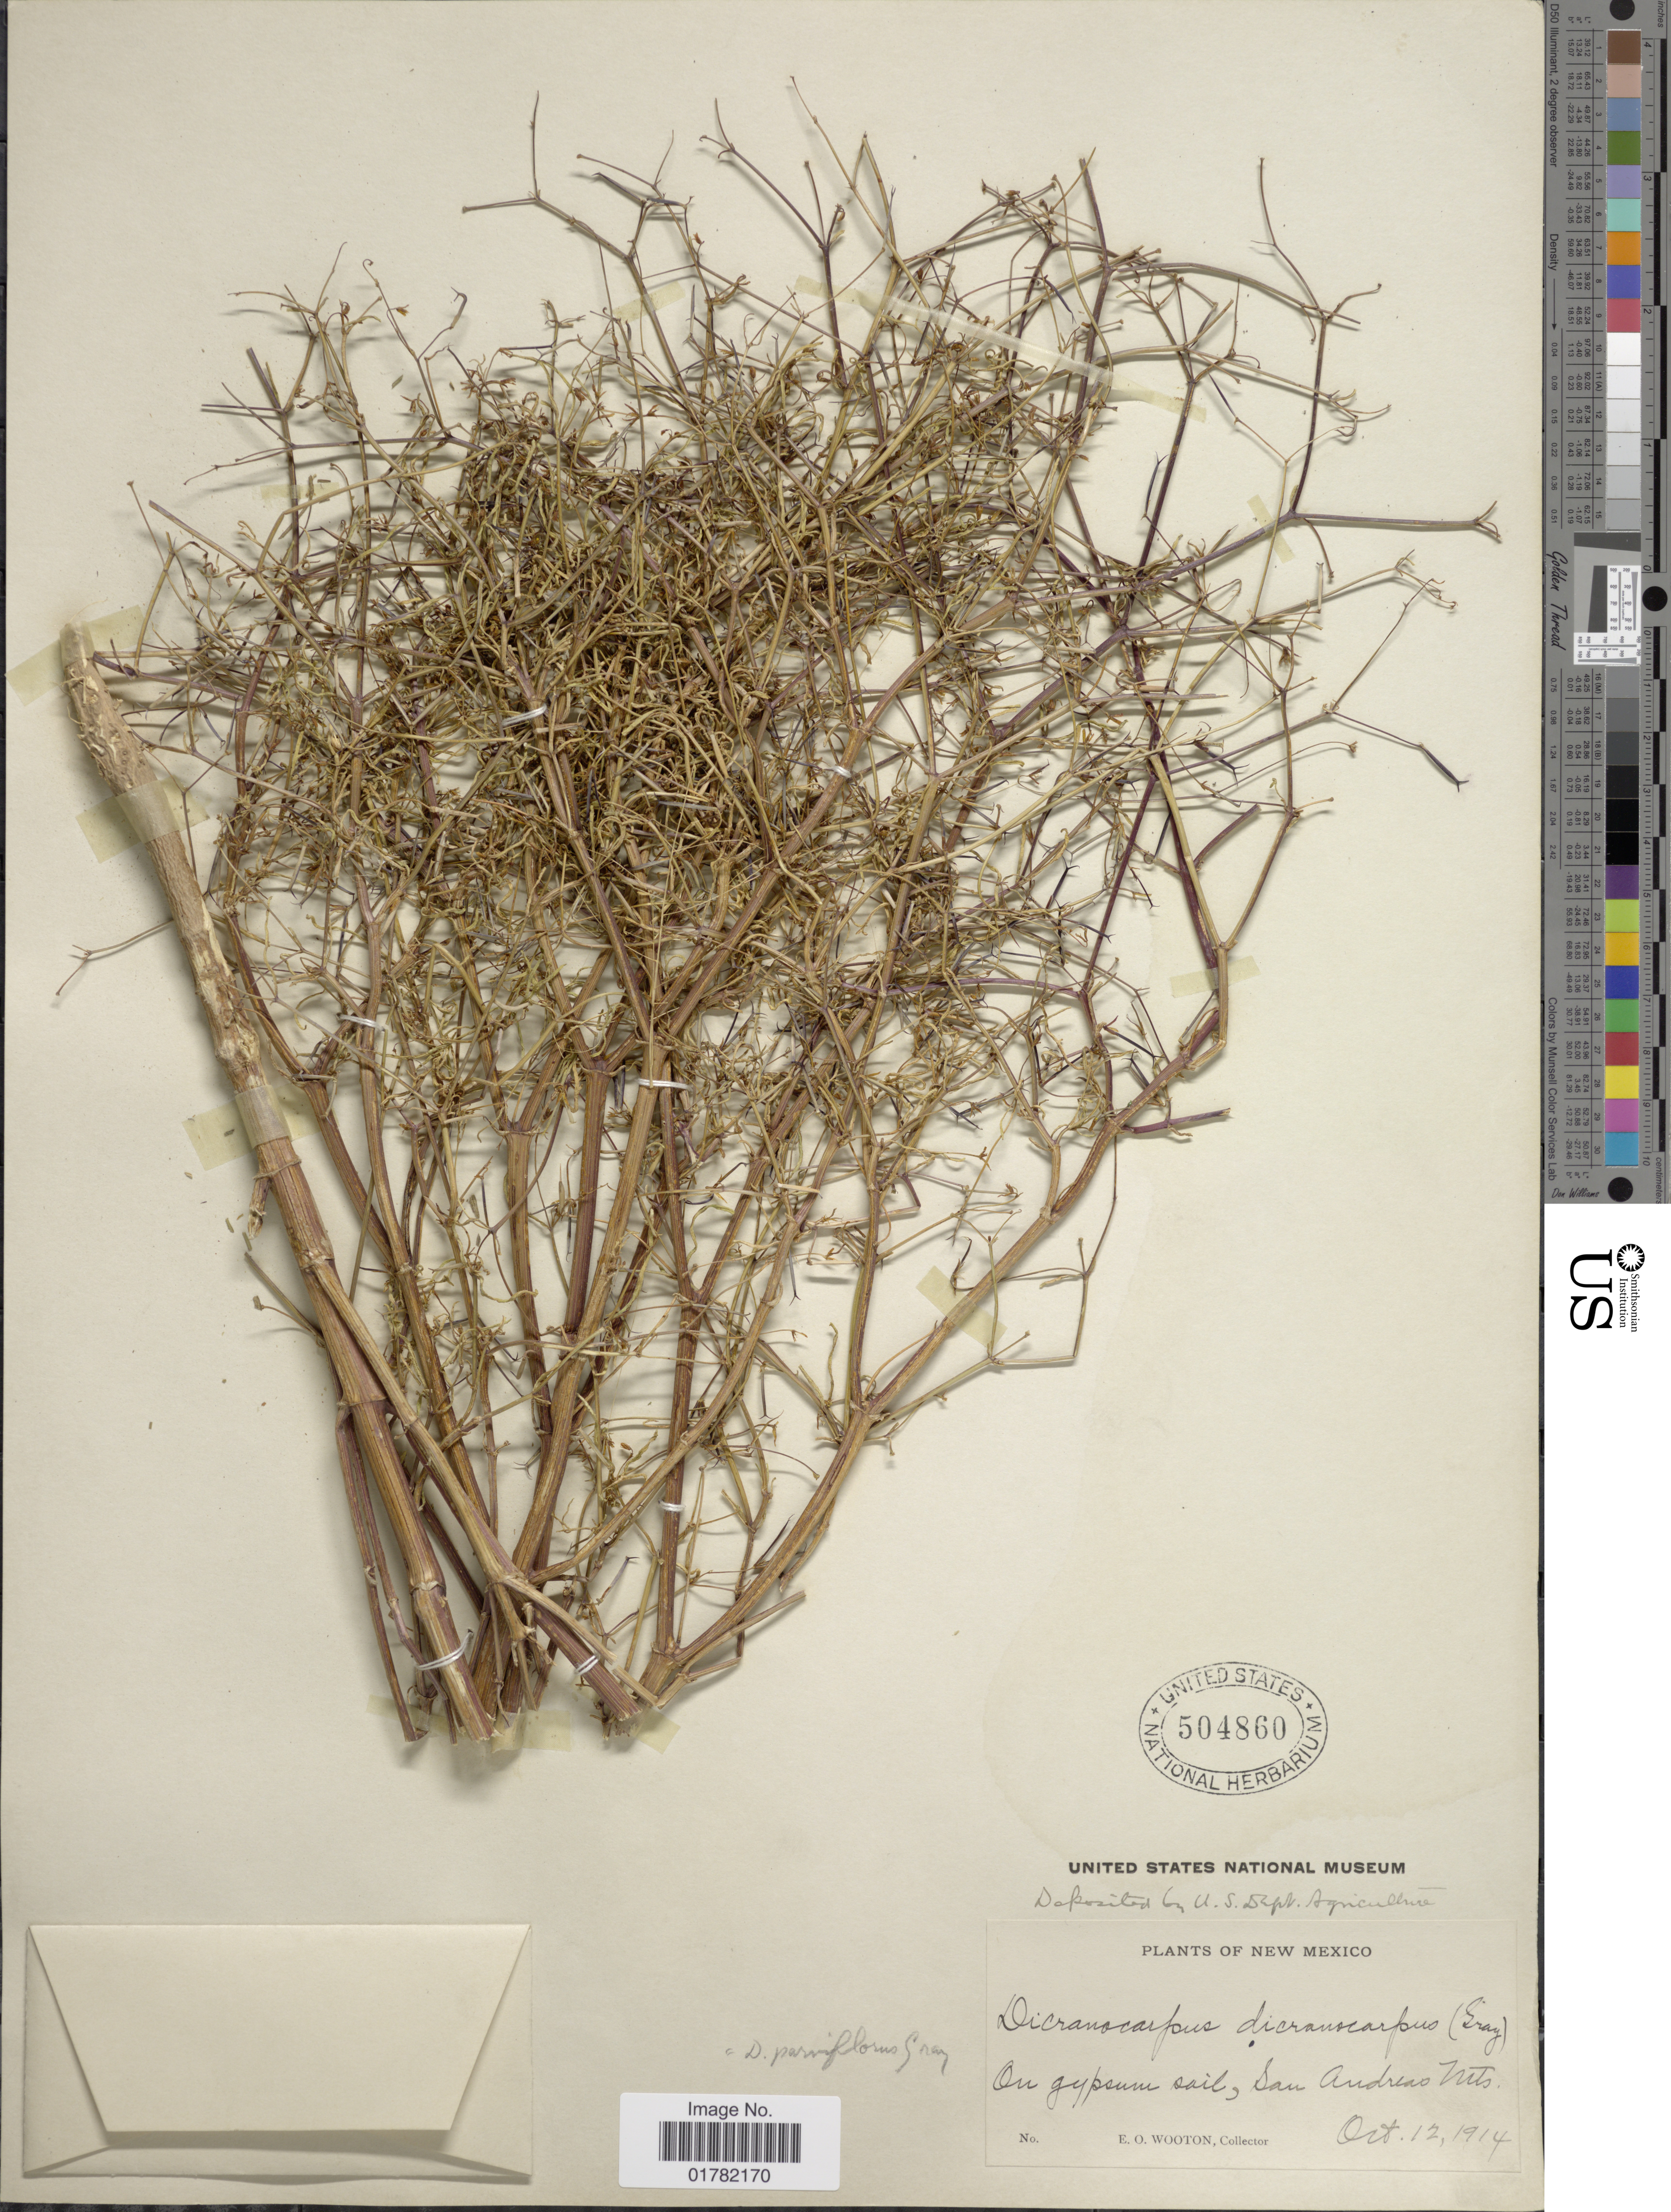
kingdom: Plantae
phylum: Tracheophyta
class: Magnoliopsida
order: Asterales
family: Asteraceae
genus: Dicranocarpus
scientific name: Dicranocarpus parviflorus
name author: A. Gray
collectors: E. O. Wooton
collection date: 1914-10-12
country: United States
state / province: New Mexico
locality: On gypsum soil, San Andreas Mts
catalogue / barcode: US 504860